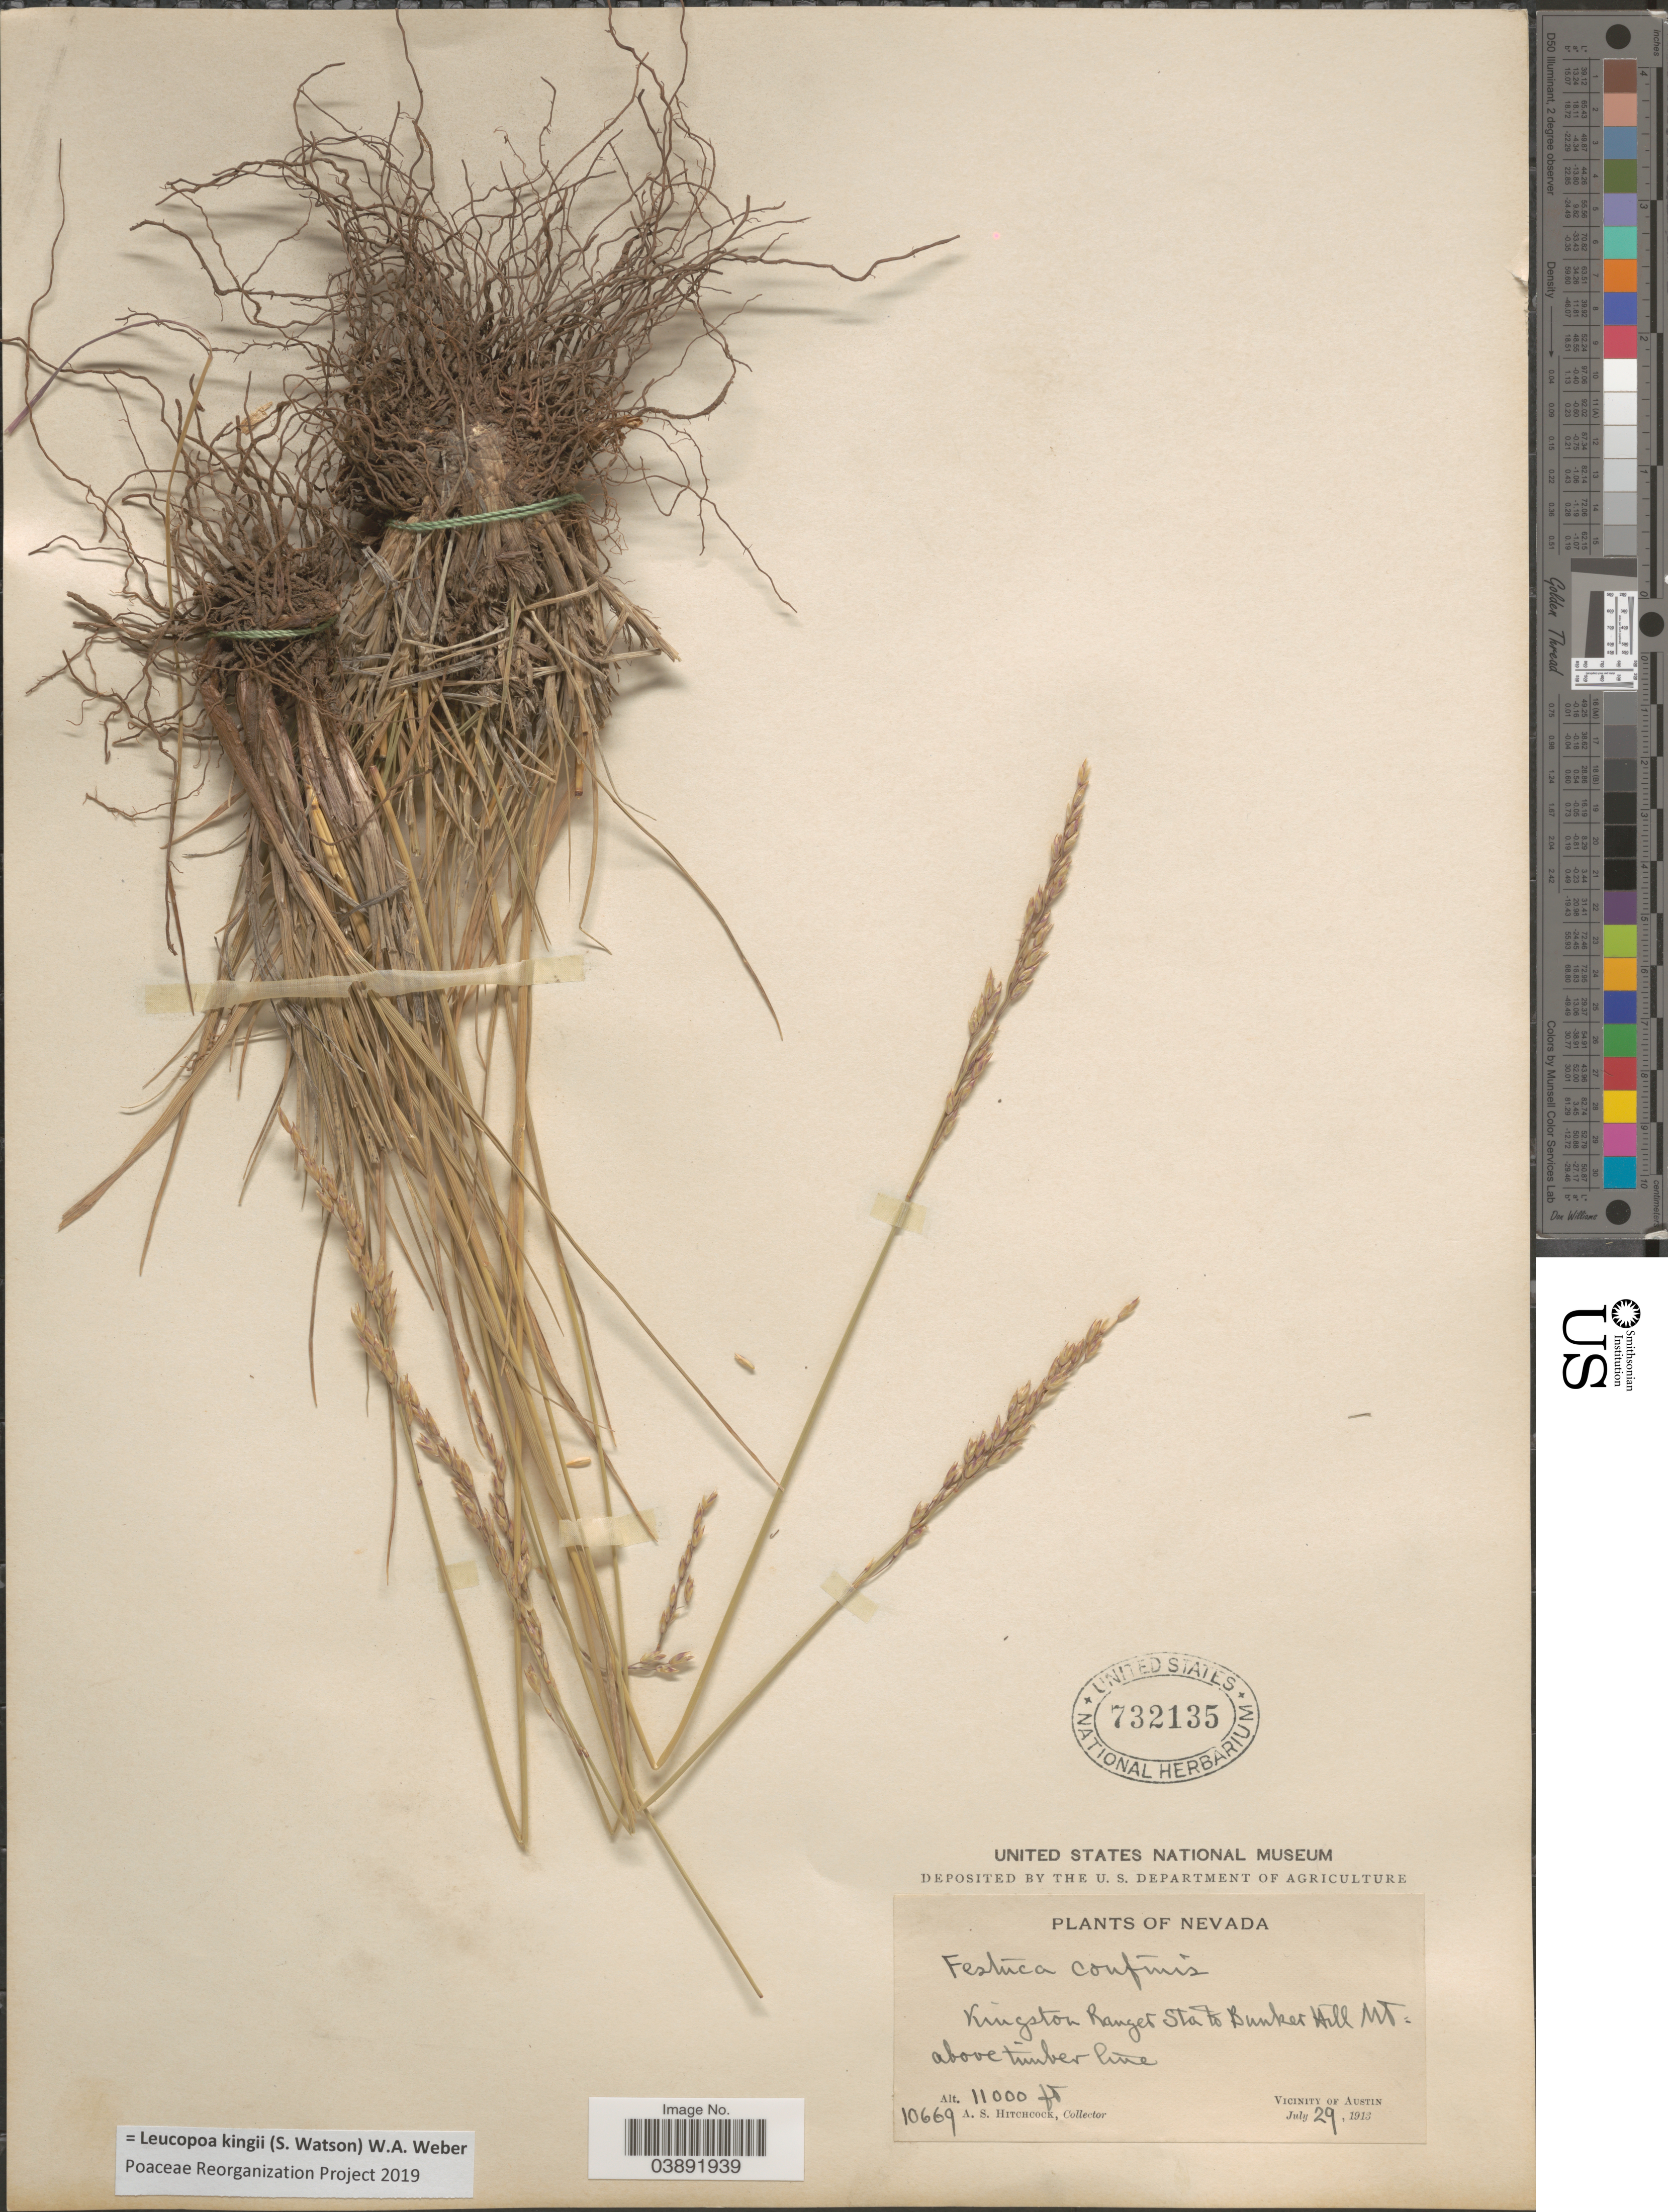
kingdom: Plantae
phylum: Tracheophyta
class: Liliopsida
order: Poales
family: Poaceae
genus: Hesperochloa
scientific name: Hesperochloa kingii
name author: (S. Watson) Rydb.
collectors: A. S. Hitchcock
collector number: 10669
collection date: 1913-07-29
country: United States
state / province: Nevada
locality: Kingston Ranger Sta to Bunker Hill Mt. Above timer line. Vicinity of Austin.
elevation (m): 3353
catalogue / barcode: US 732135